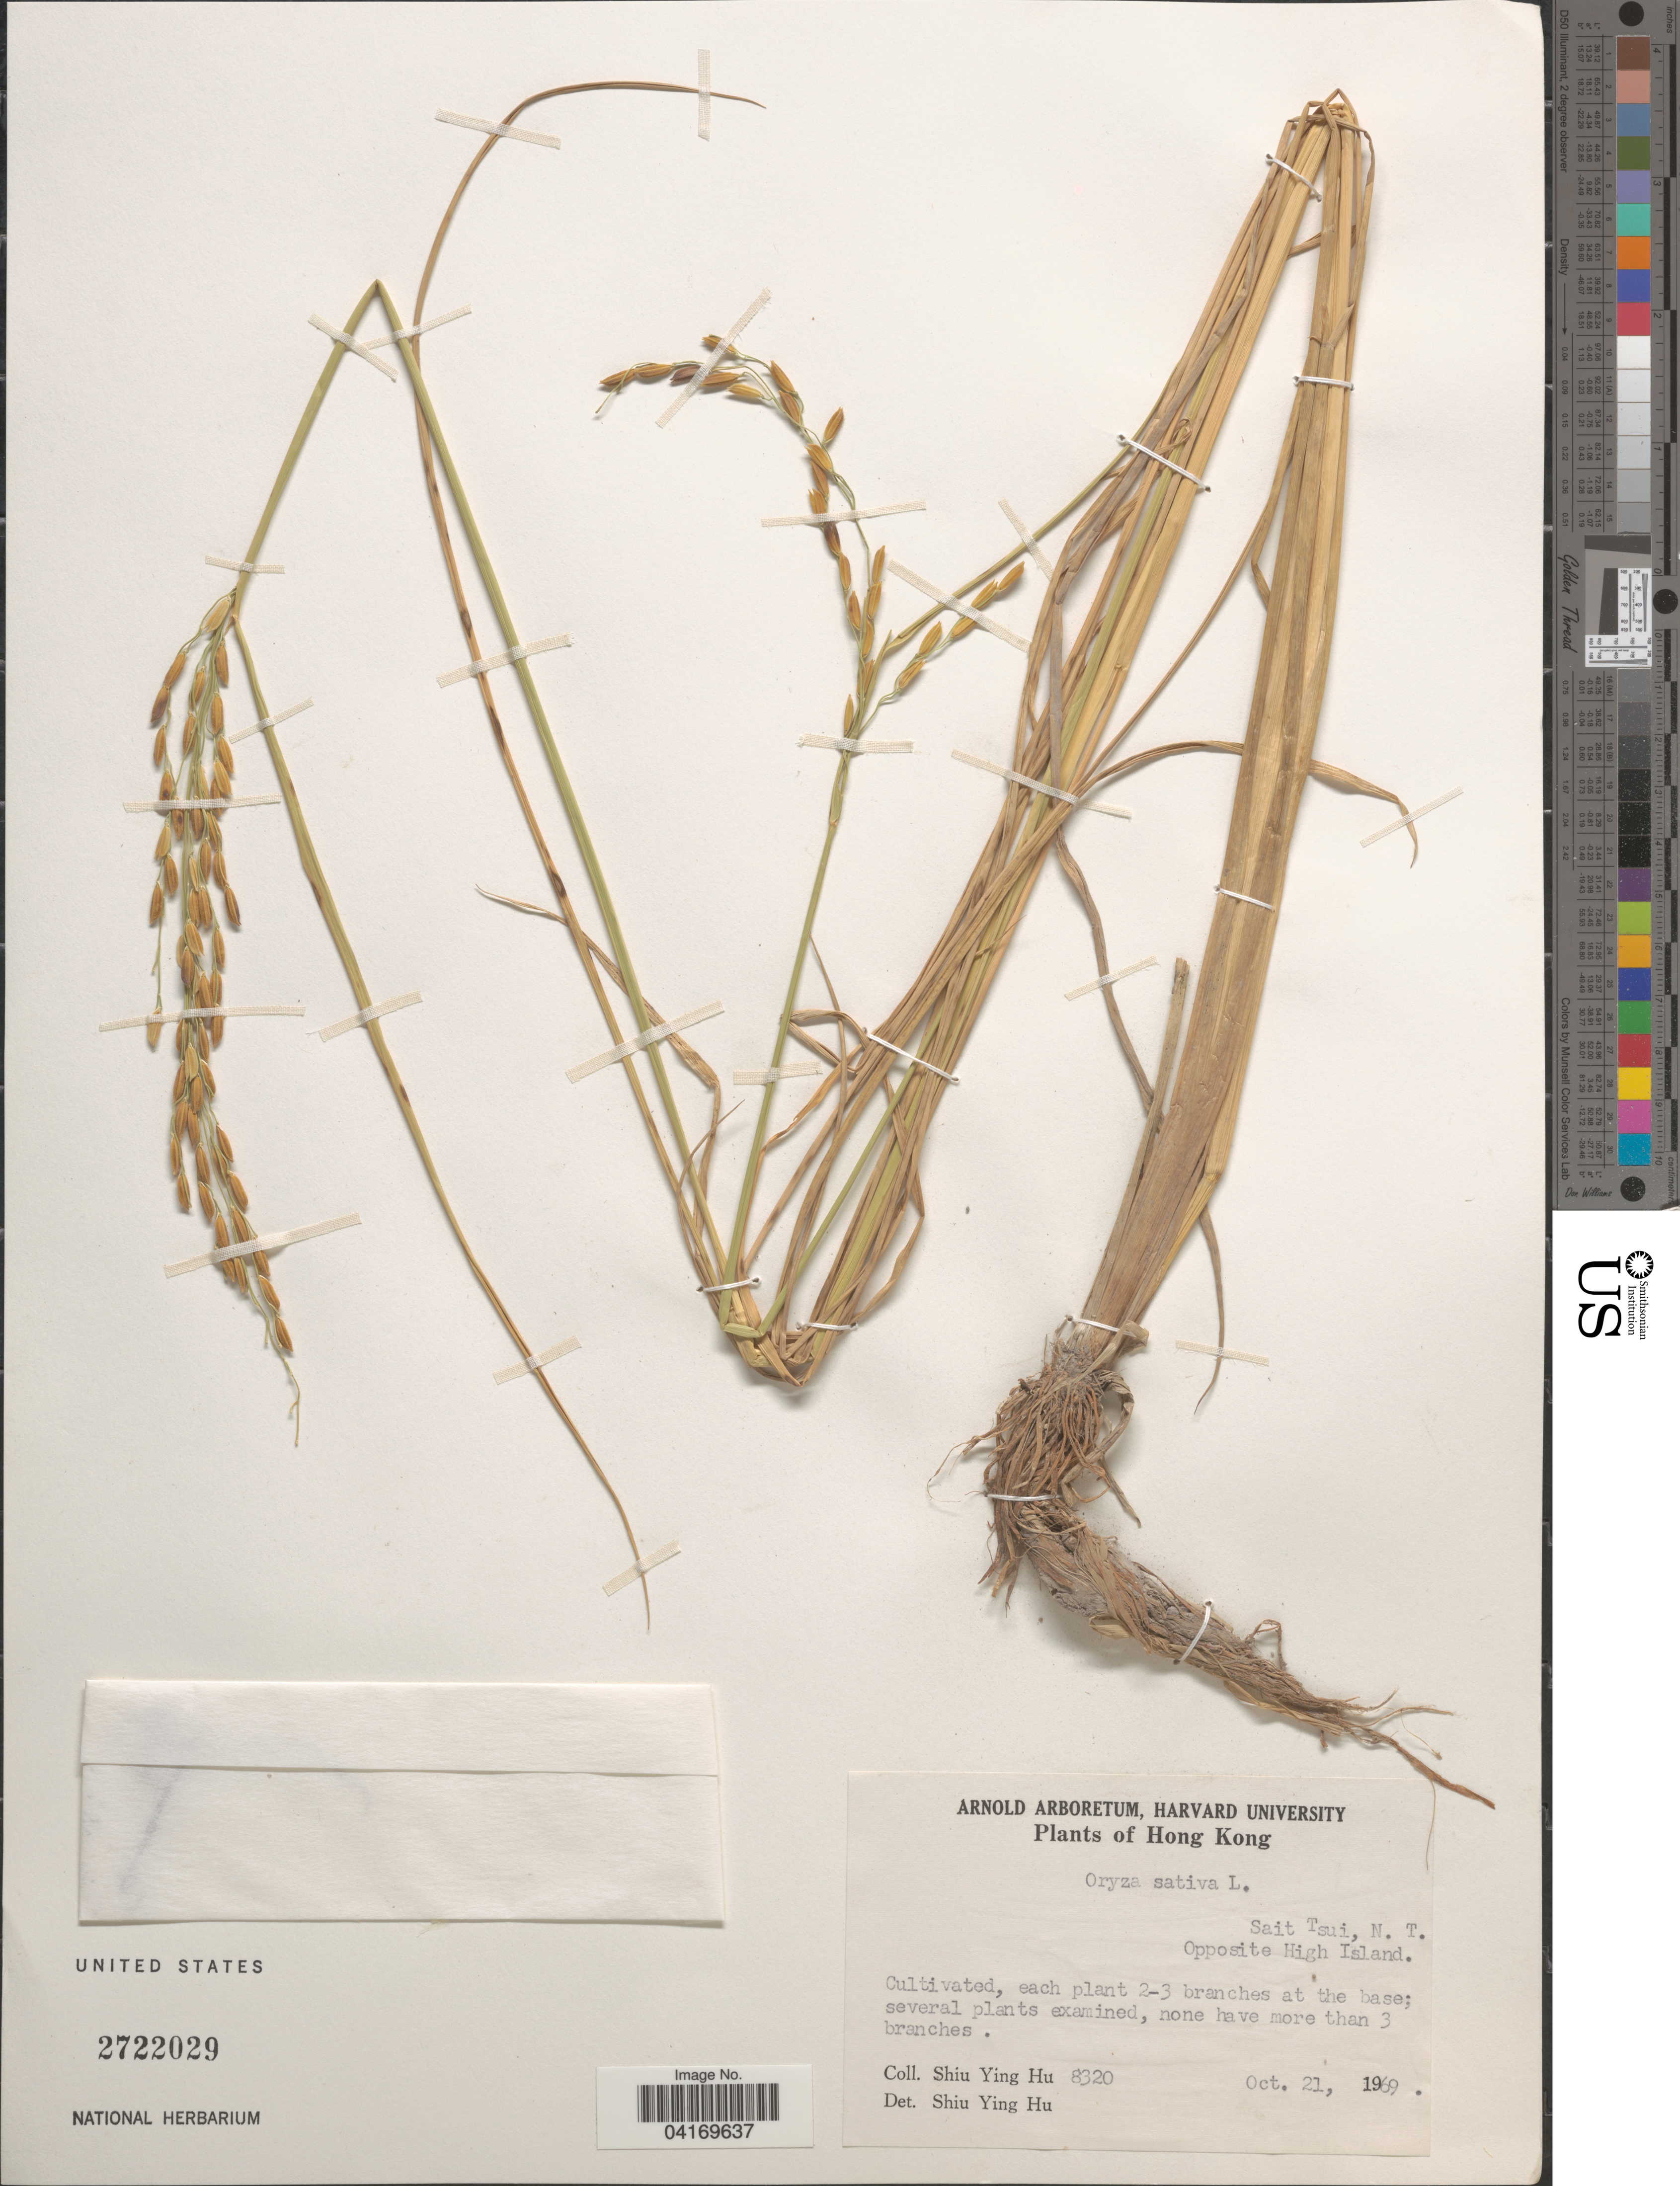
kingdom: Plantae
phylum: Tracheophyta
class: Liliopsida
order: Poales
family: Poaceae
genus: Oryza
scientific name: Oryza sativa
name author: L.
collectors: S. Y. Hu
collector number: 8320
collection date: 1969-10-21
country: China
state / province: Hong Kong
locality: Sait Taui, N. T. Opposite High Island.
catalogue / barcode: US 2722029